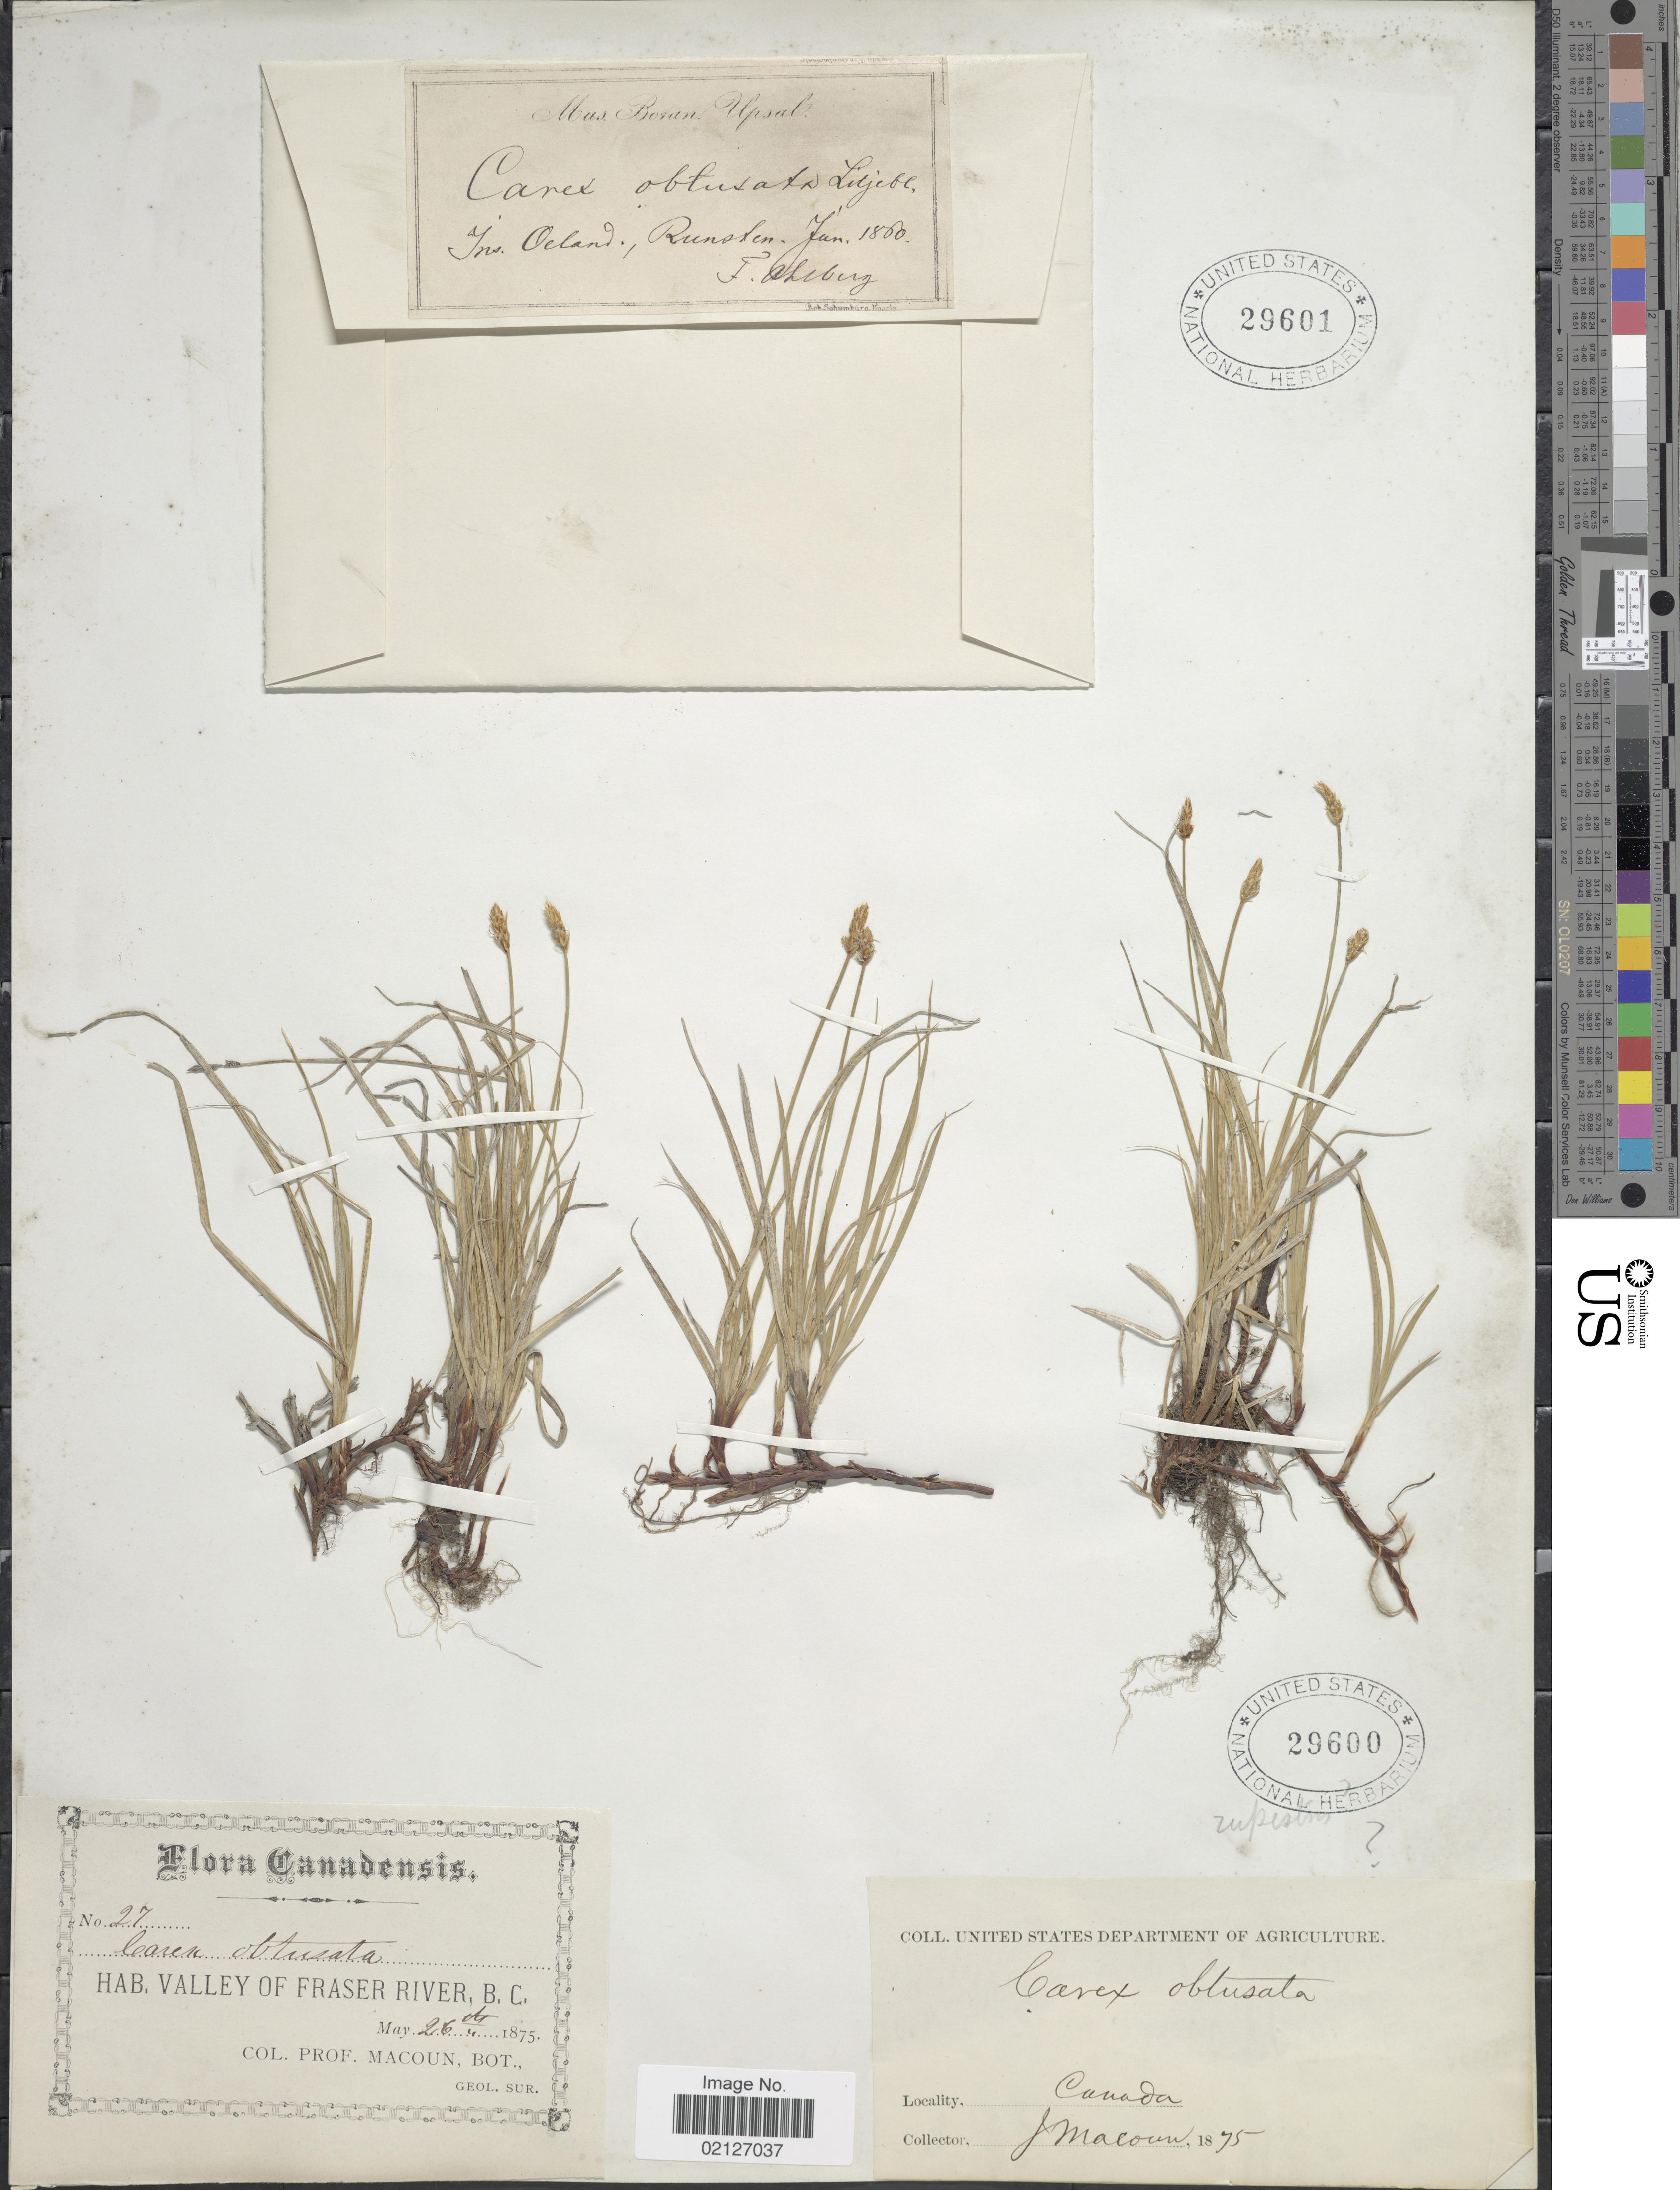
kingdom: Plantae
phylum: Tracheophyta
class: Liliopsida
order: Poales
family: Cyperaceae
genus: Carex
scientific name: Carex obtusata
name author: Lilj.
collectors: F. Ohlberg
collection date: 1860-06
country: Sweden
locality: Ins. Oeland., Runsten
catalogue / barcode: US 29601-2